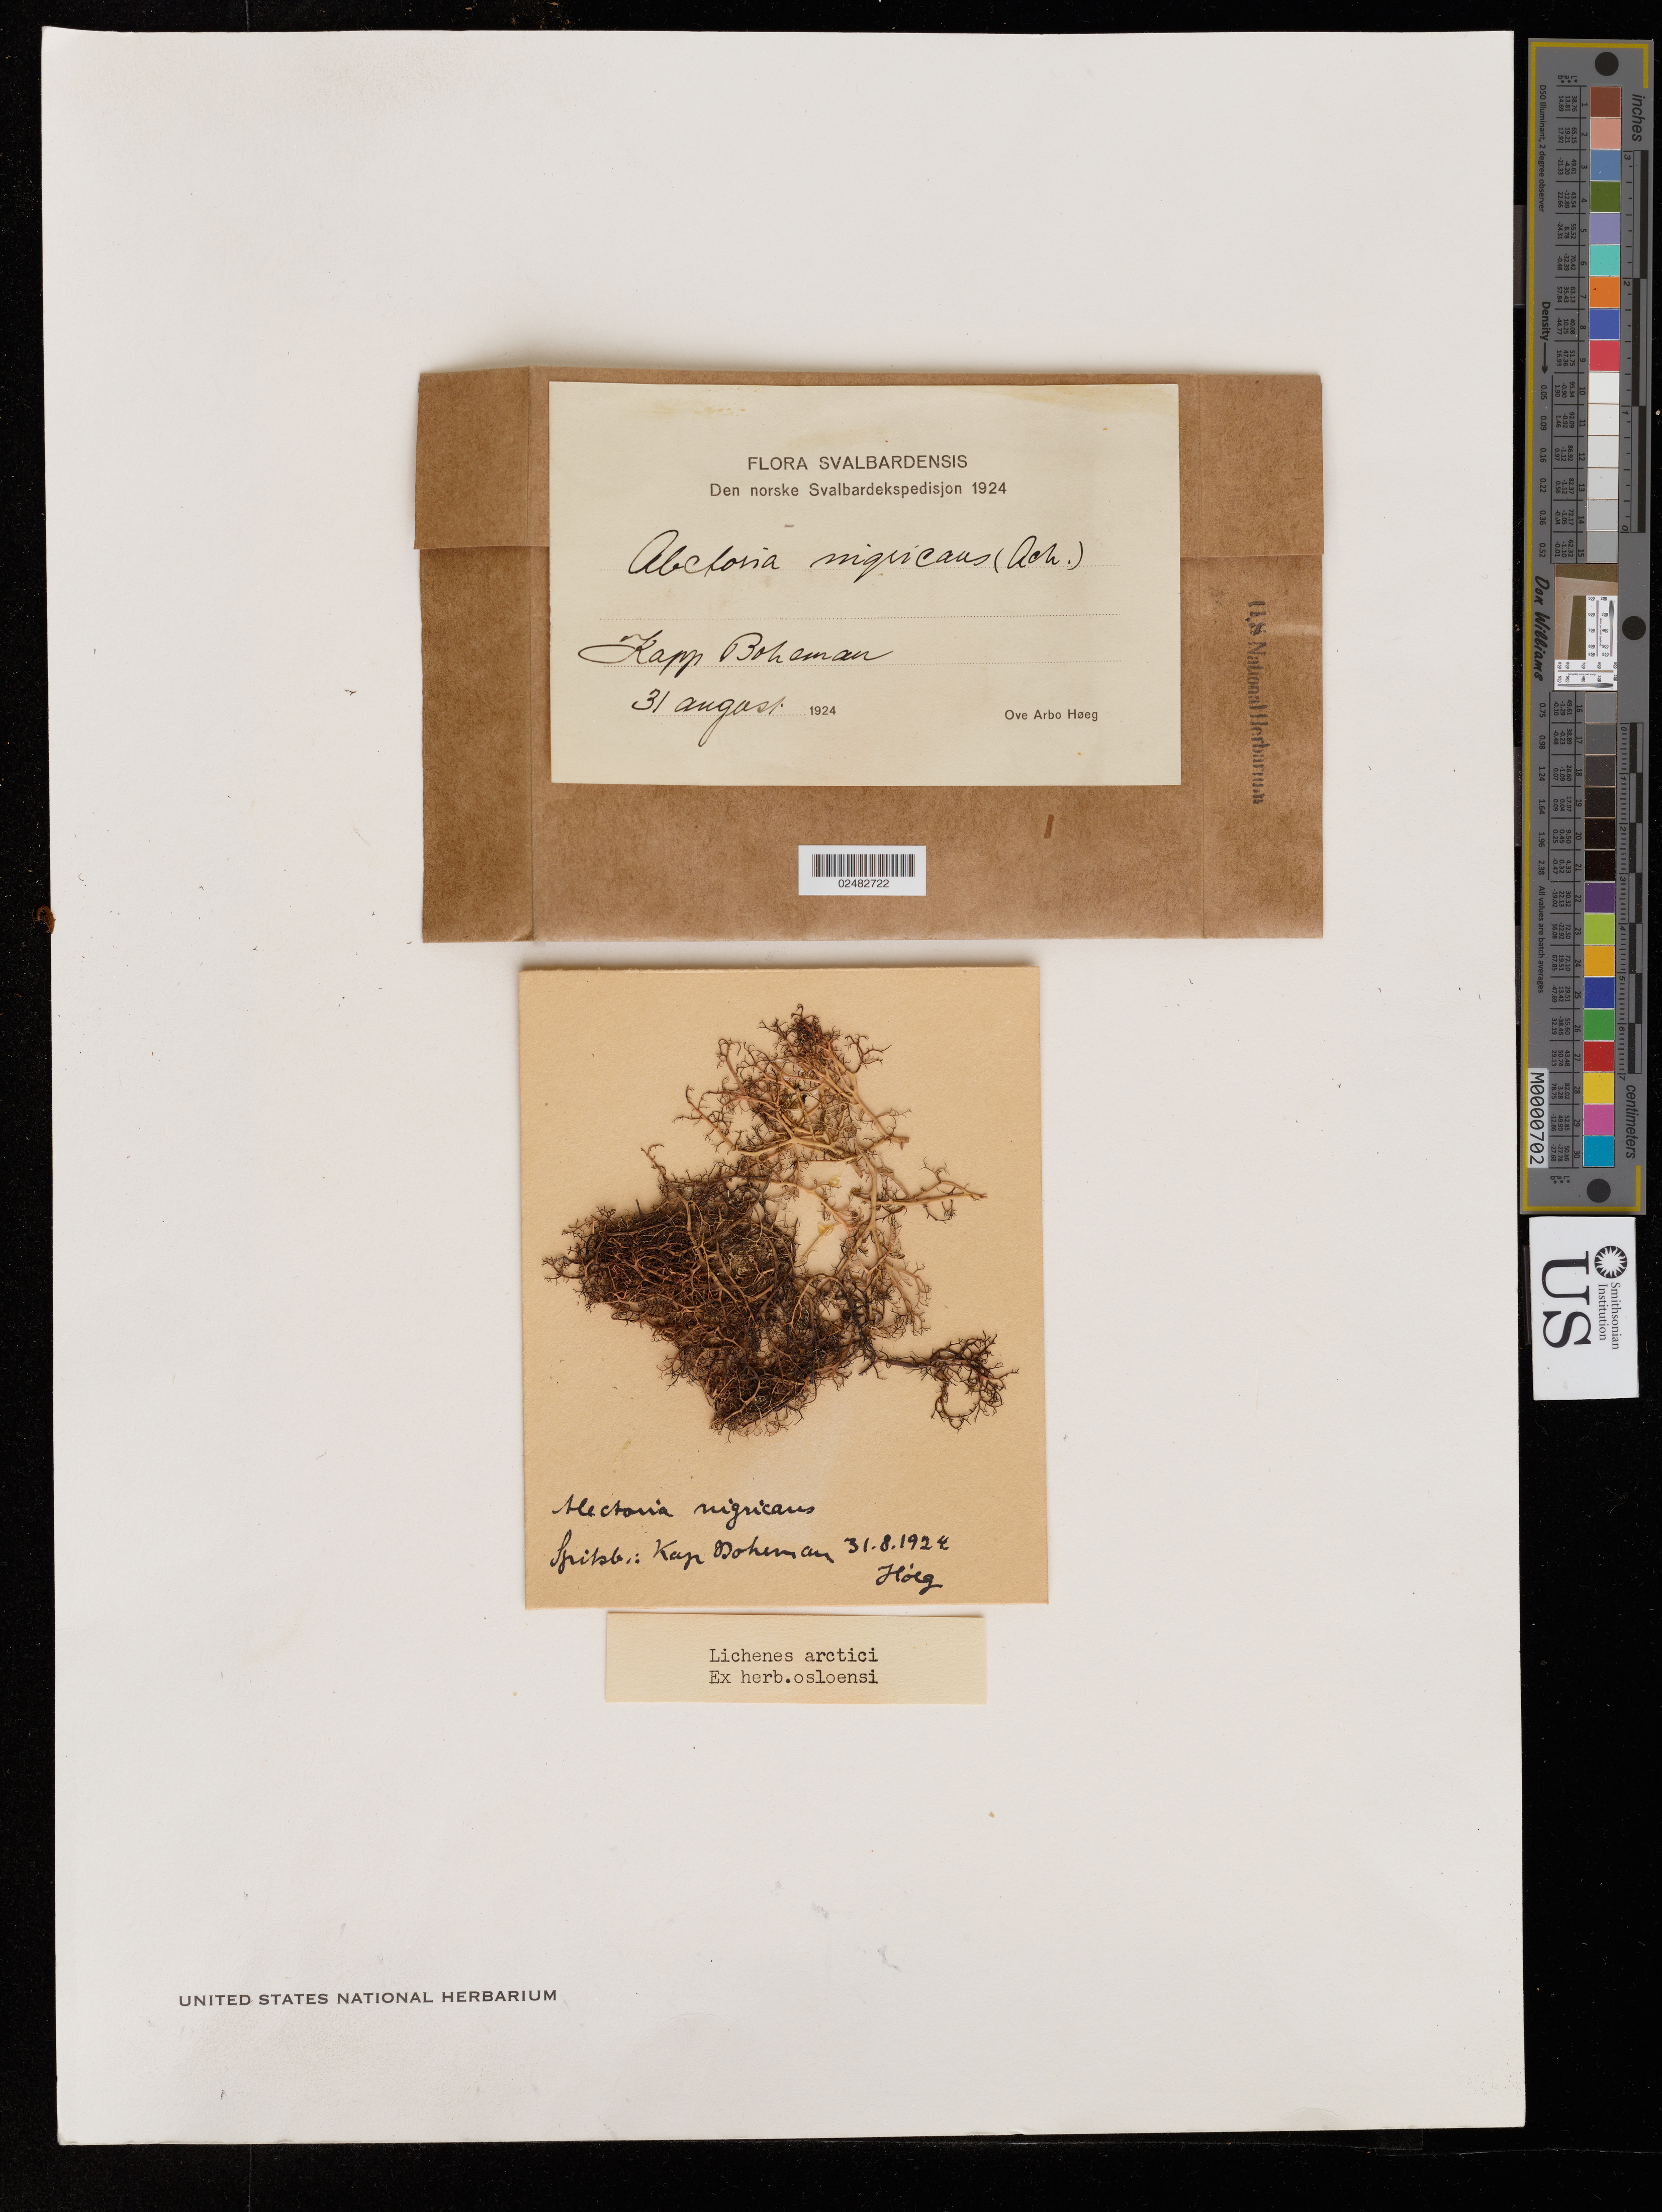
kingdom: Fungi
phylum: Ascomycota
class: Lecanoromycetes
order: Lecanorales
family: Parmeliaceae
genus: Gowardia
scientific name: Gowardia nigricans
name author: (Ach.) P. Halonen et al.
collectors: O. Hoeg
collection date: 1924-08-31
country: Norway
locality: Svalbardensis. Den norske Svalbardekspedisjon 1924. Kapp Boheman.